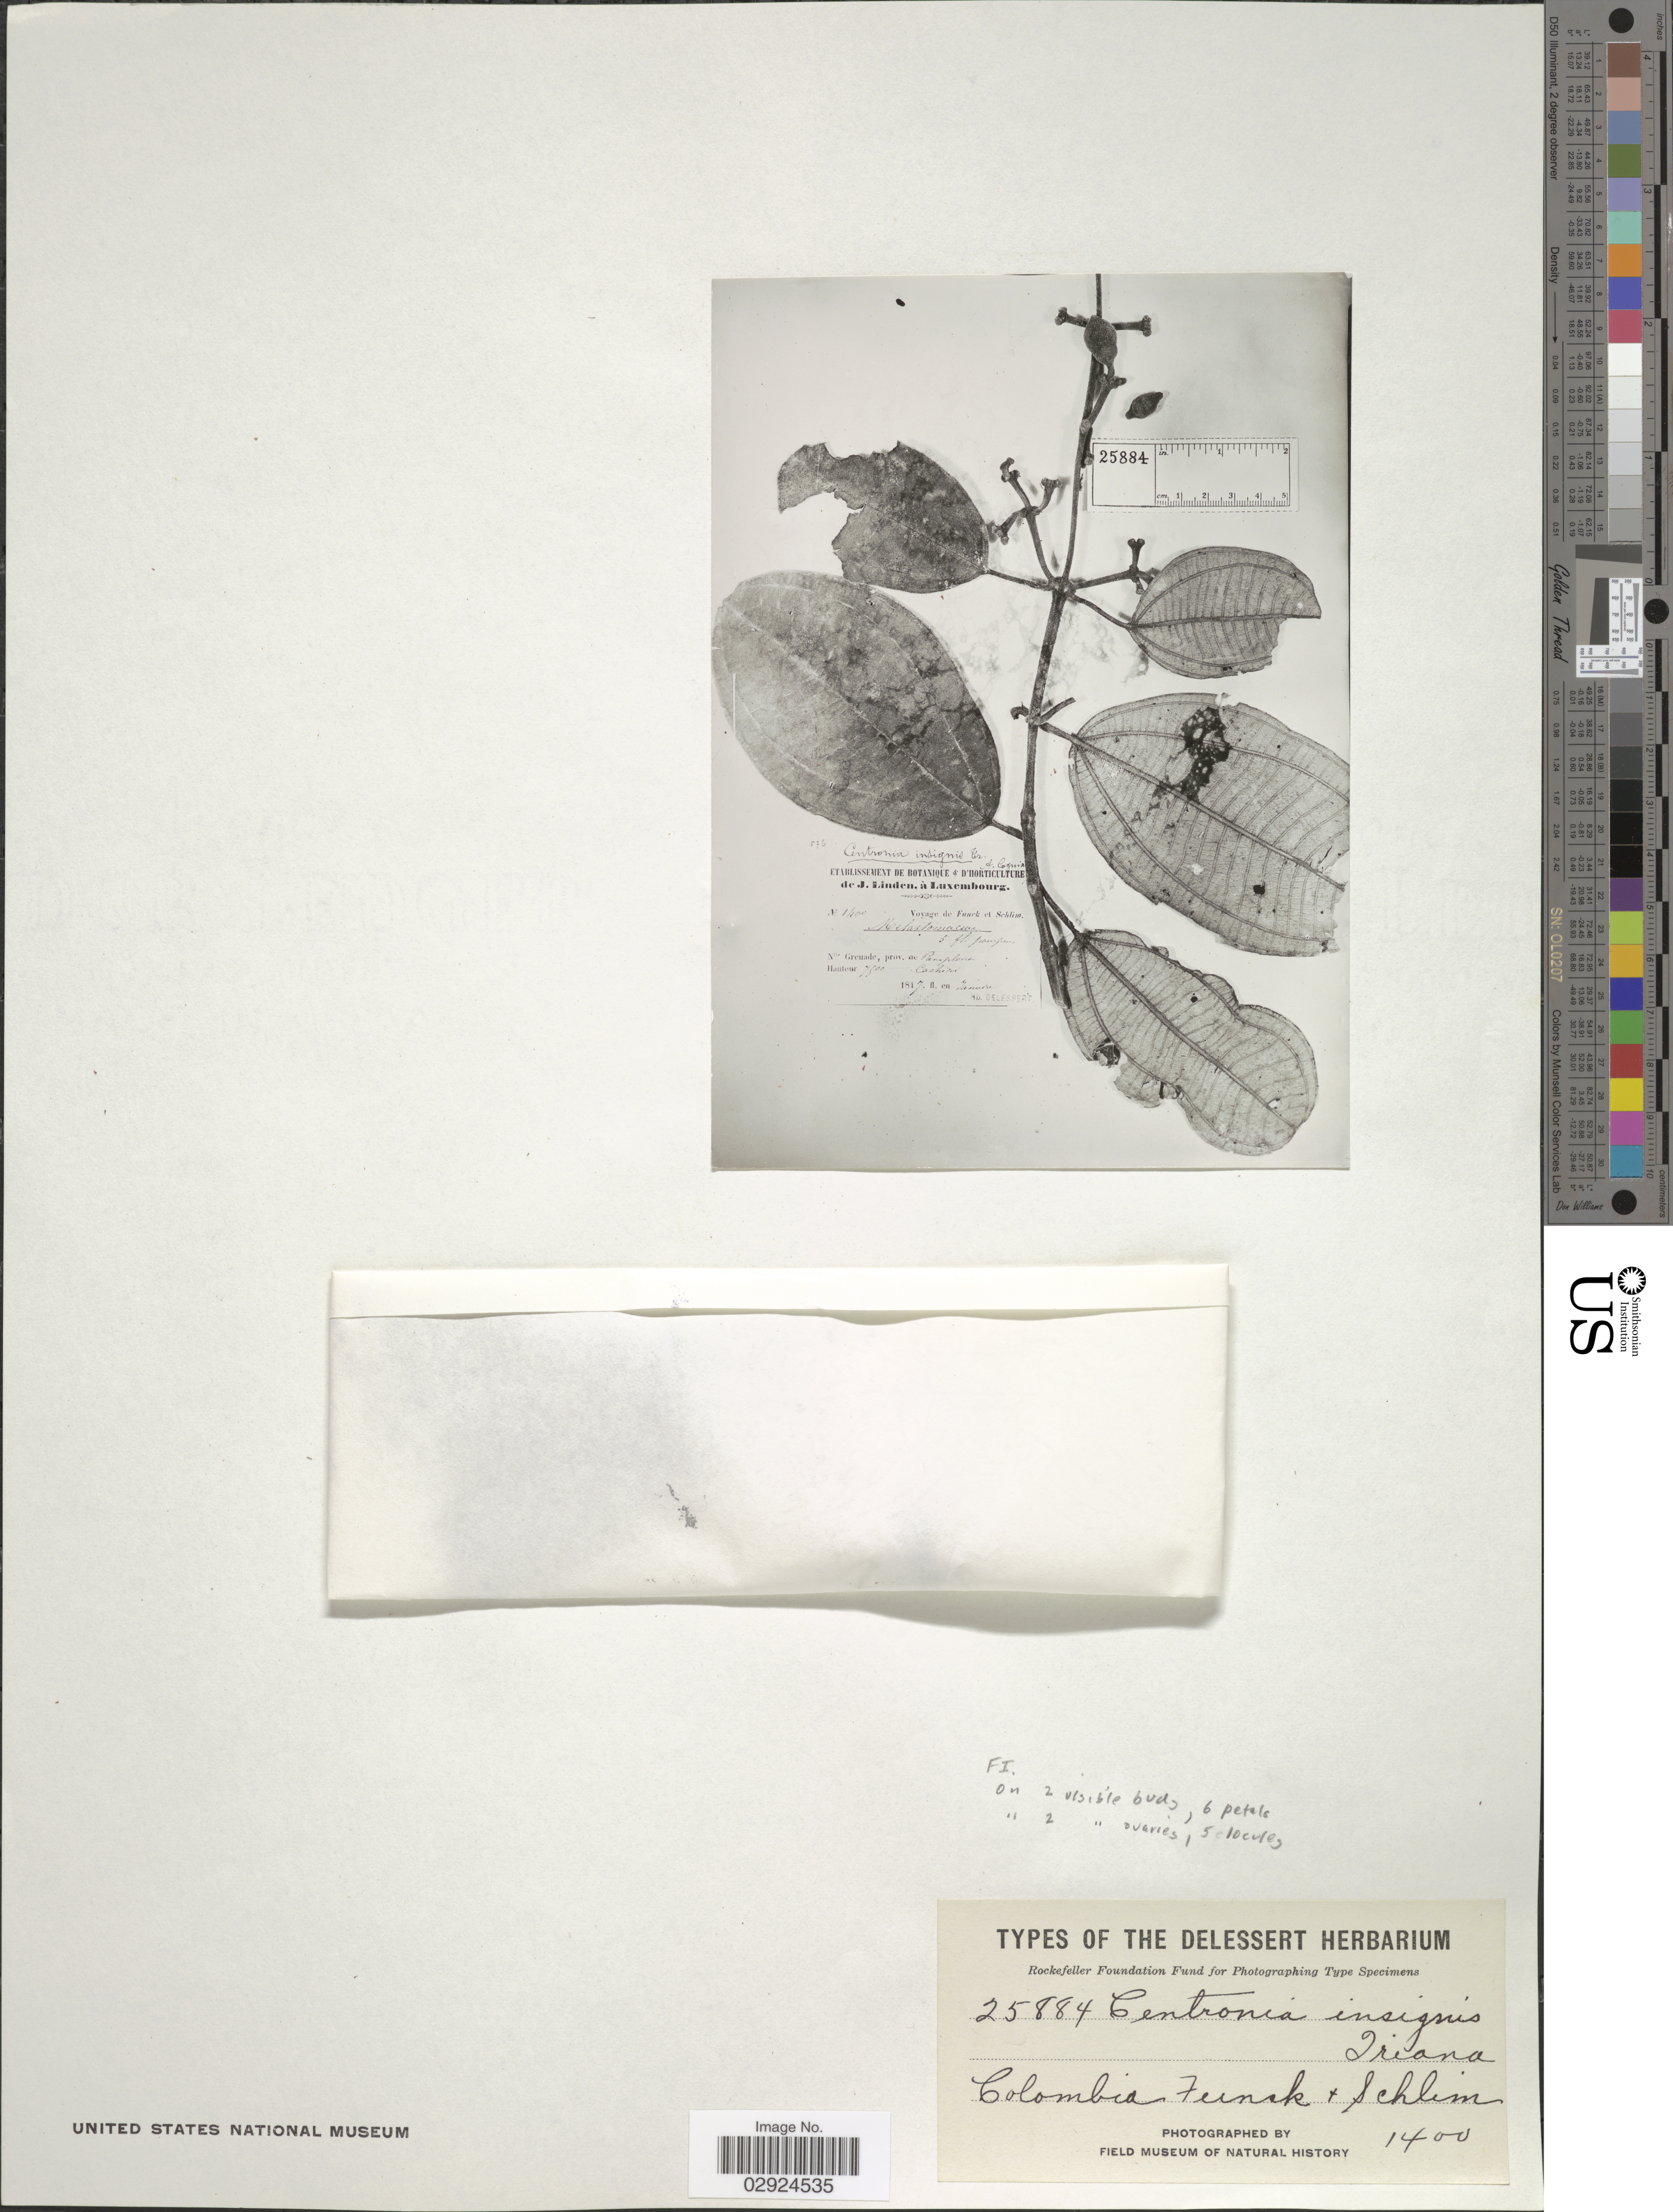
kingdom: Plantae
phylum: Tracheophyta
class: Magnoliopsida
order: Myrtales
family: Melastomataceae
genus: Centronia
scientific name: Centronia insignis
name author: (Naudin) Triana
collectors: -. Funck & Schlim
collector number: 1400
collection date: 1877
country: Colombia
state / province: Santander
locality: Nlle Grenade, prov. de Pamplona. Cachiri.